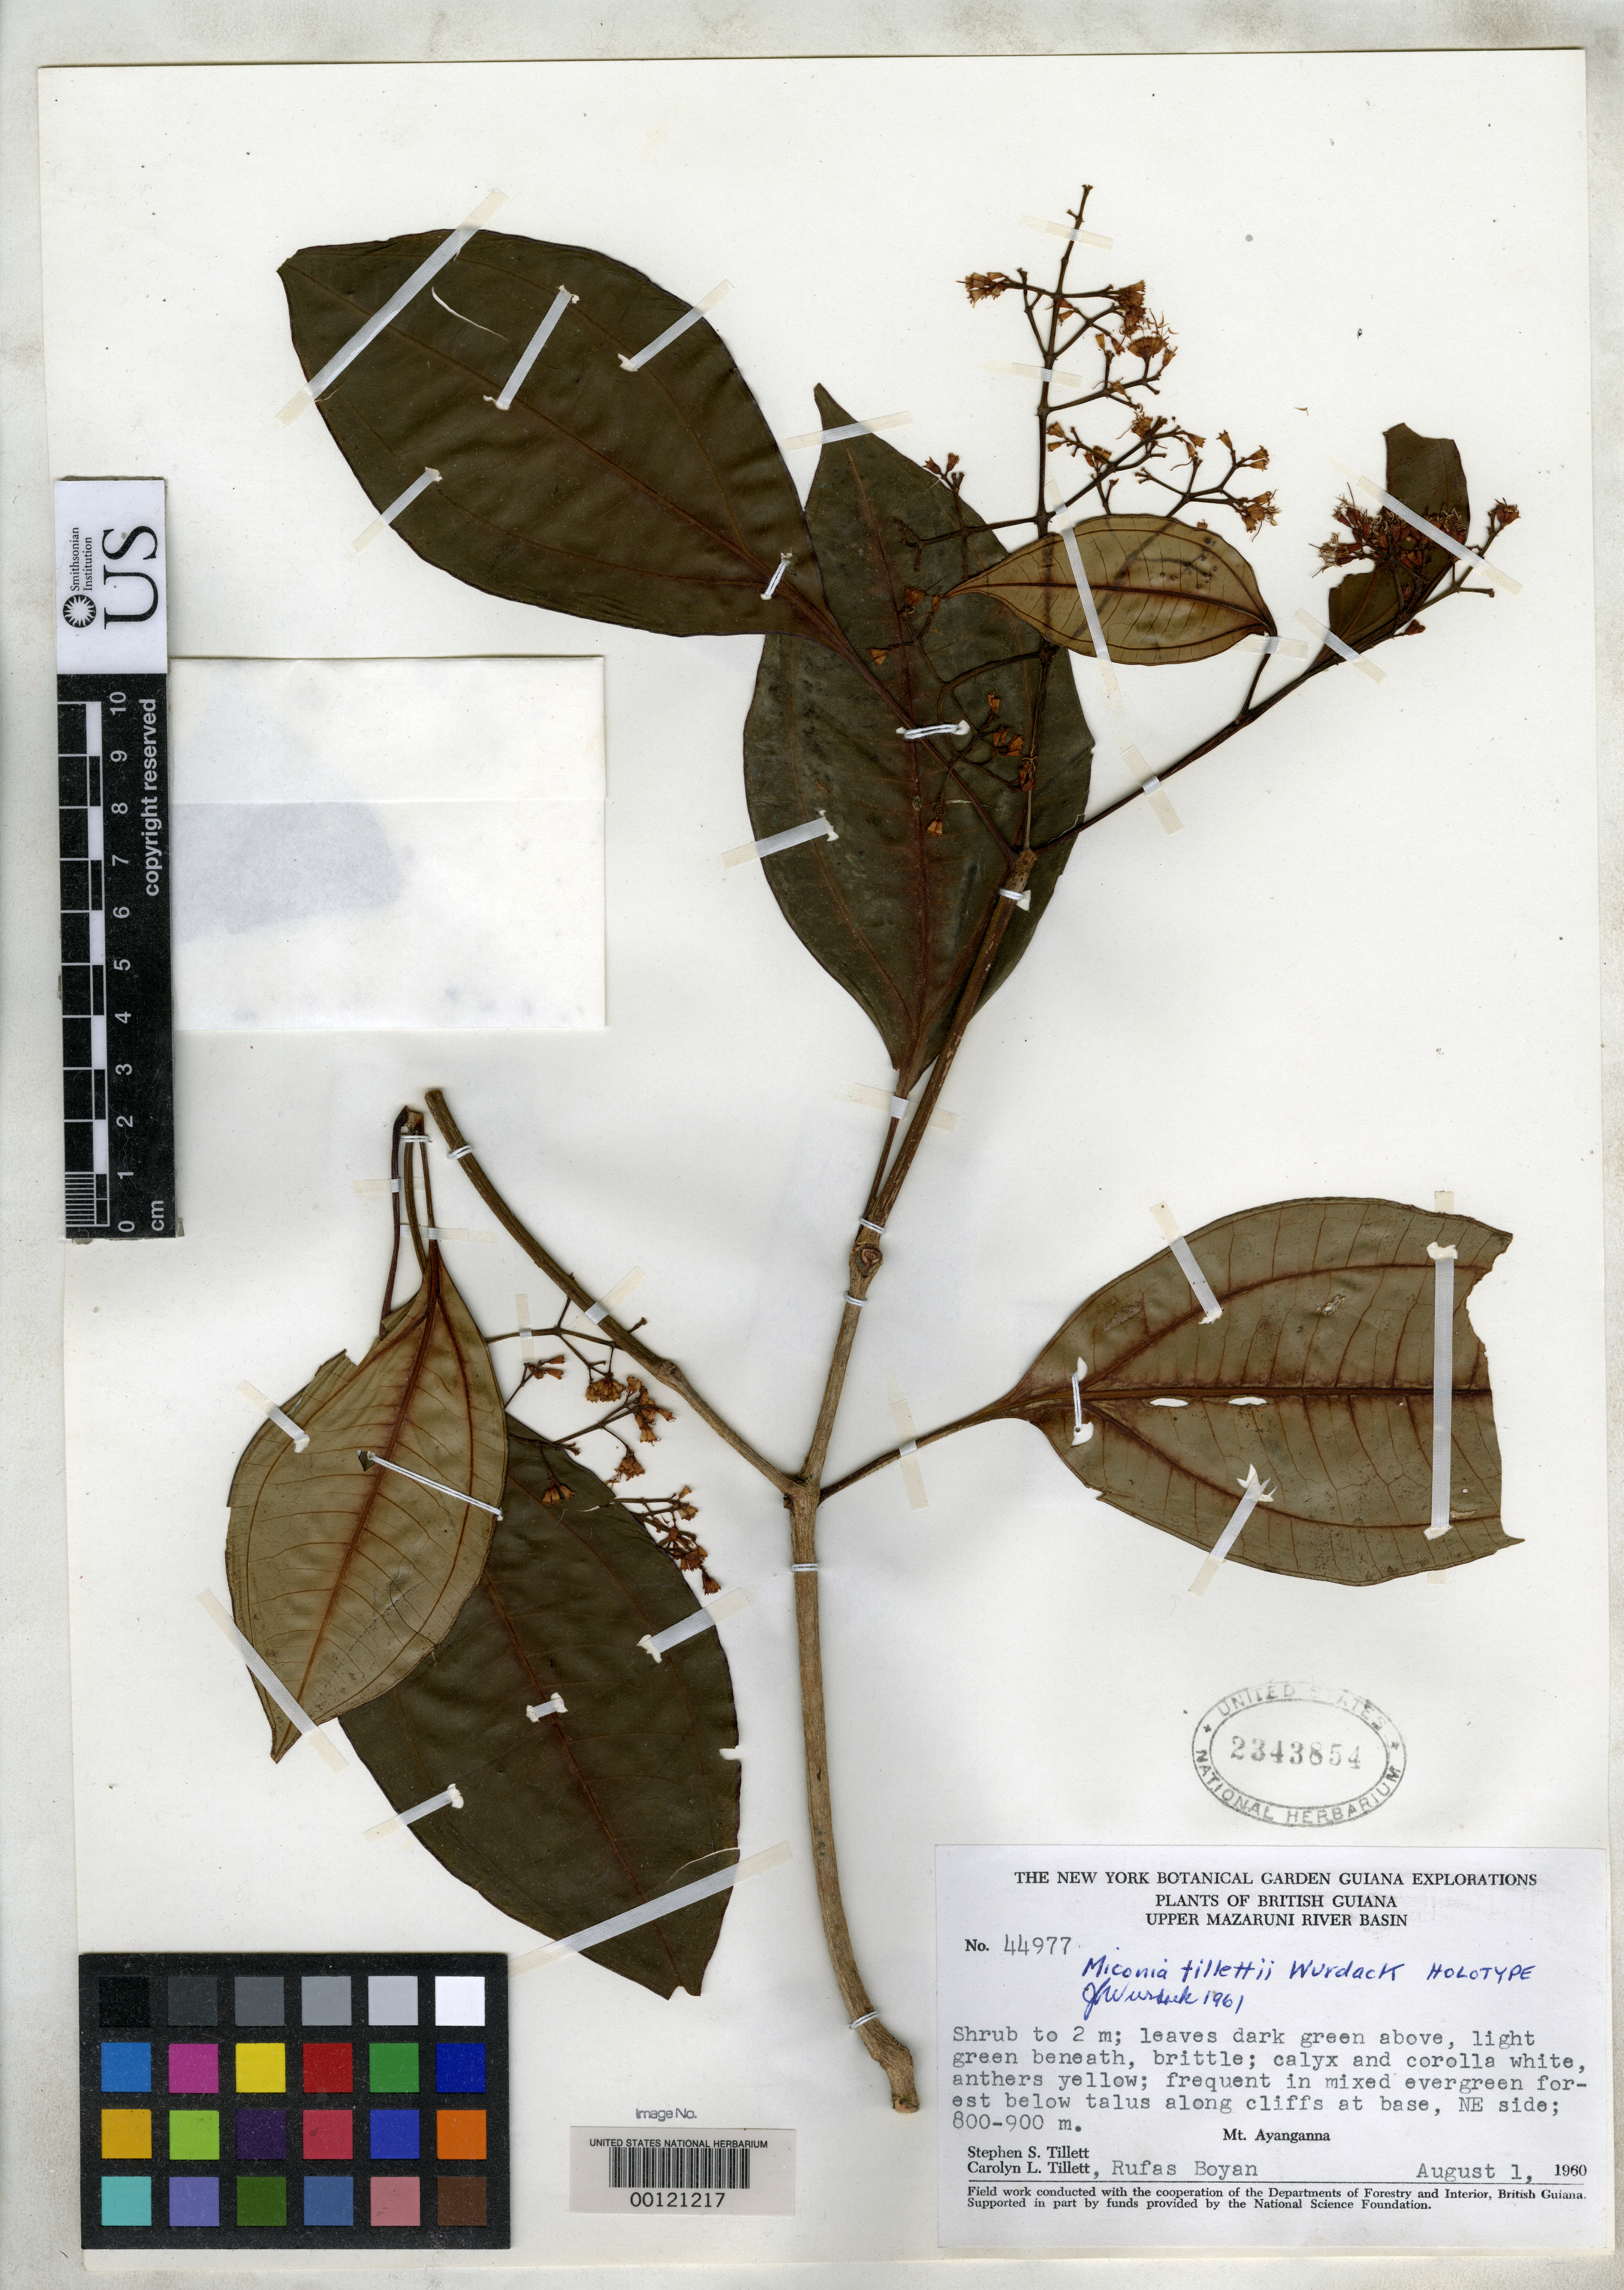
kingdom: Plantae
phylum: Tracheophyta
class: Magnoliopsida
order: Myrtales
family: Melastomataceae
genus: Miconia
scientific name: Miconia tillettii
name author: Wurdack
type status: Holotype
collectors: S. S. Tillett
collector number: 44977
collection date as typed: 01 Aug 1960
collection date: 1960-08-01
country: Guyana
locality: Mt. Ayanganna.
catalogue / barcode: US 2343854